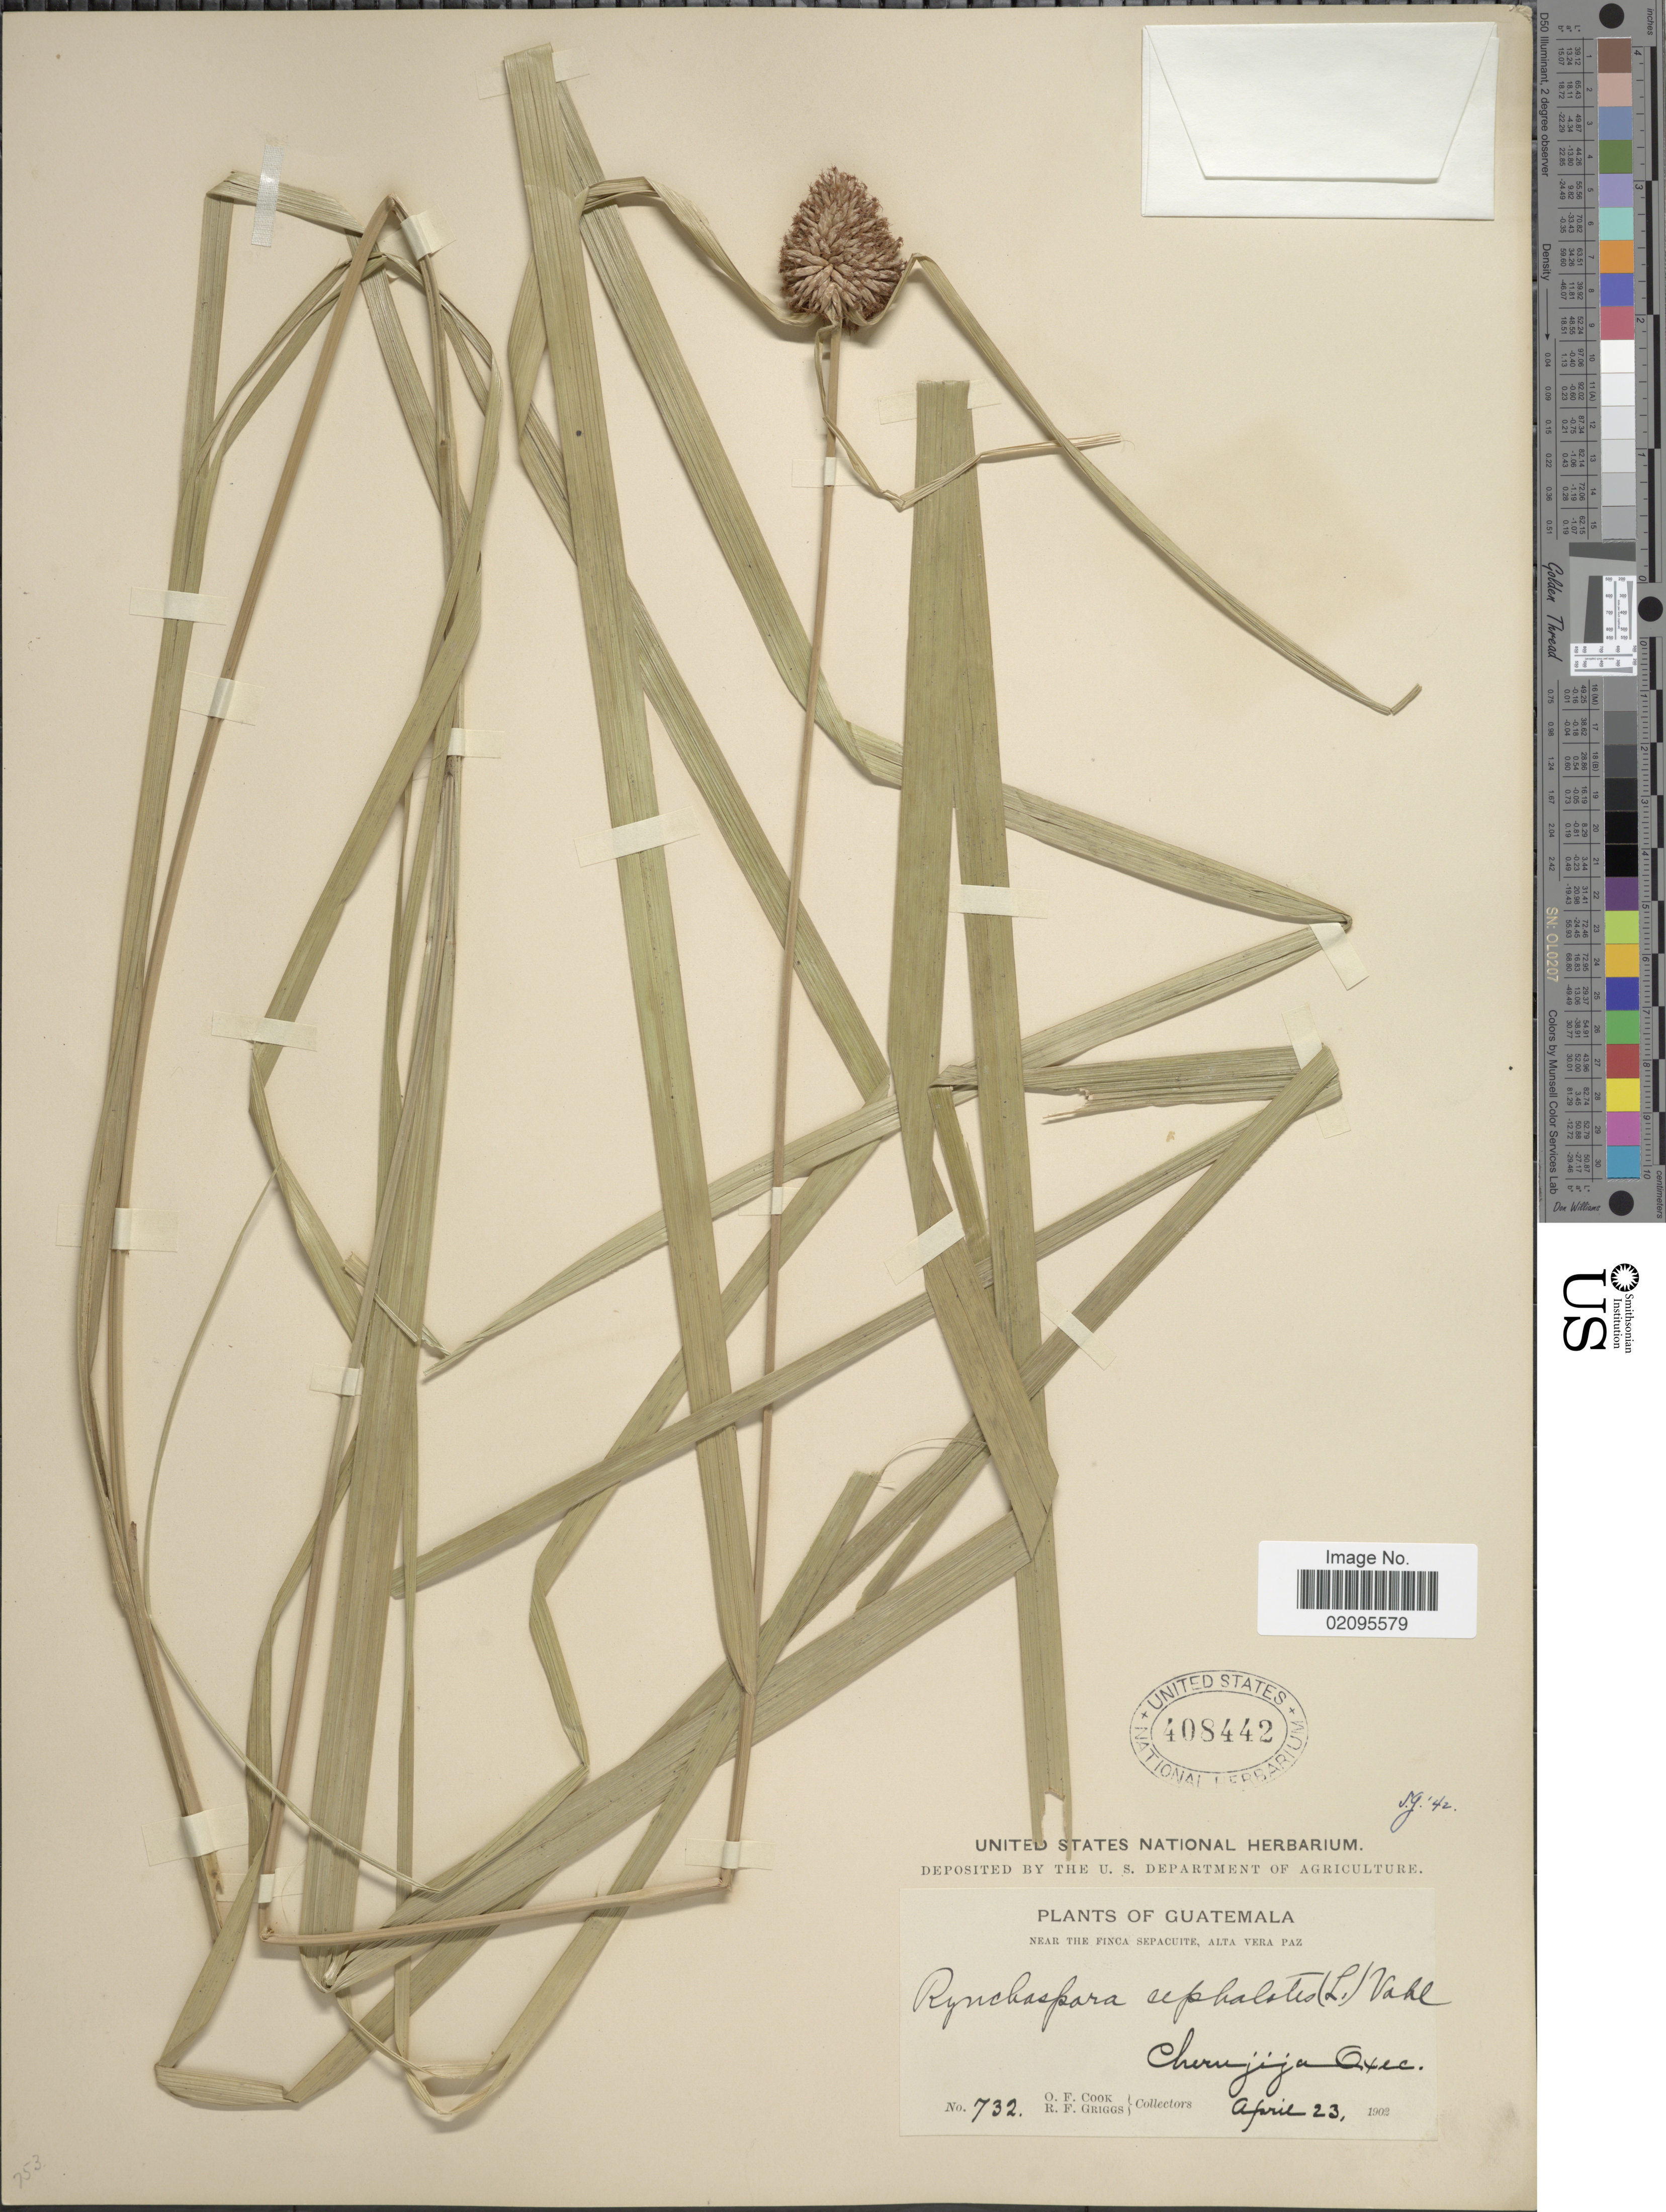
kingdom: Plantae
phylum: Tracheophyta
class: Liliopsida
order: Poales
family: Cyperaceae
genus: Rhynchospora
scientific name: Rhynchospora cephalotes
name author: (L.) Vahl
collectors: O. F. Cook & R. F. Griggs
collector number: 732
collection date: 1902-04-23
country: Guatemala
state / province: Alta Verapaz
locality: Near the Finca Sepacuite, Cherujija Oxec.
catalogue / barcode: US 408442